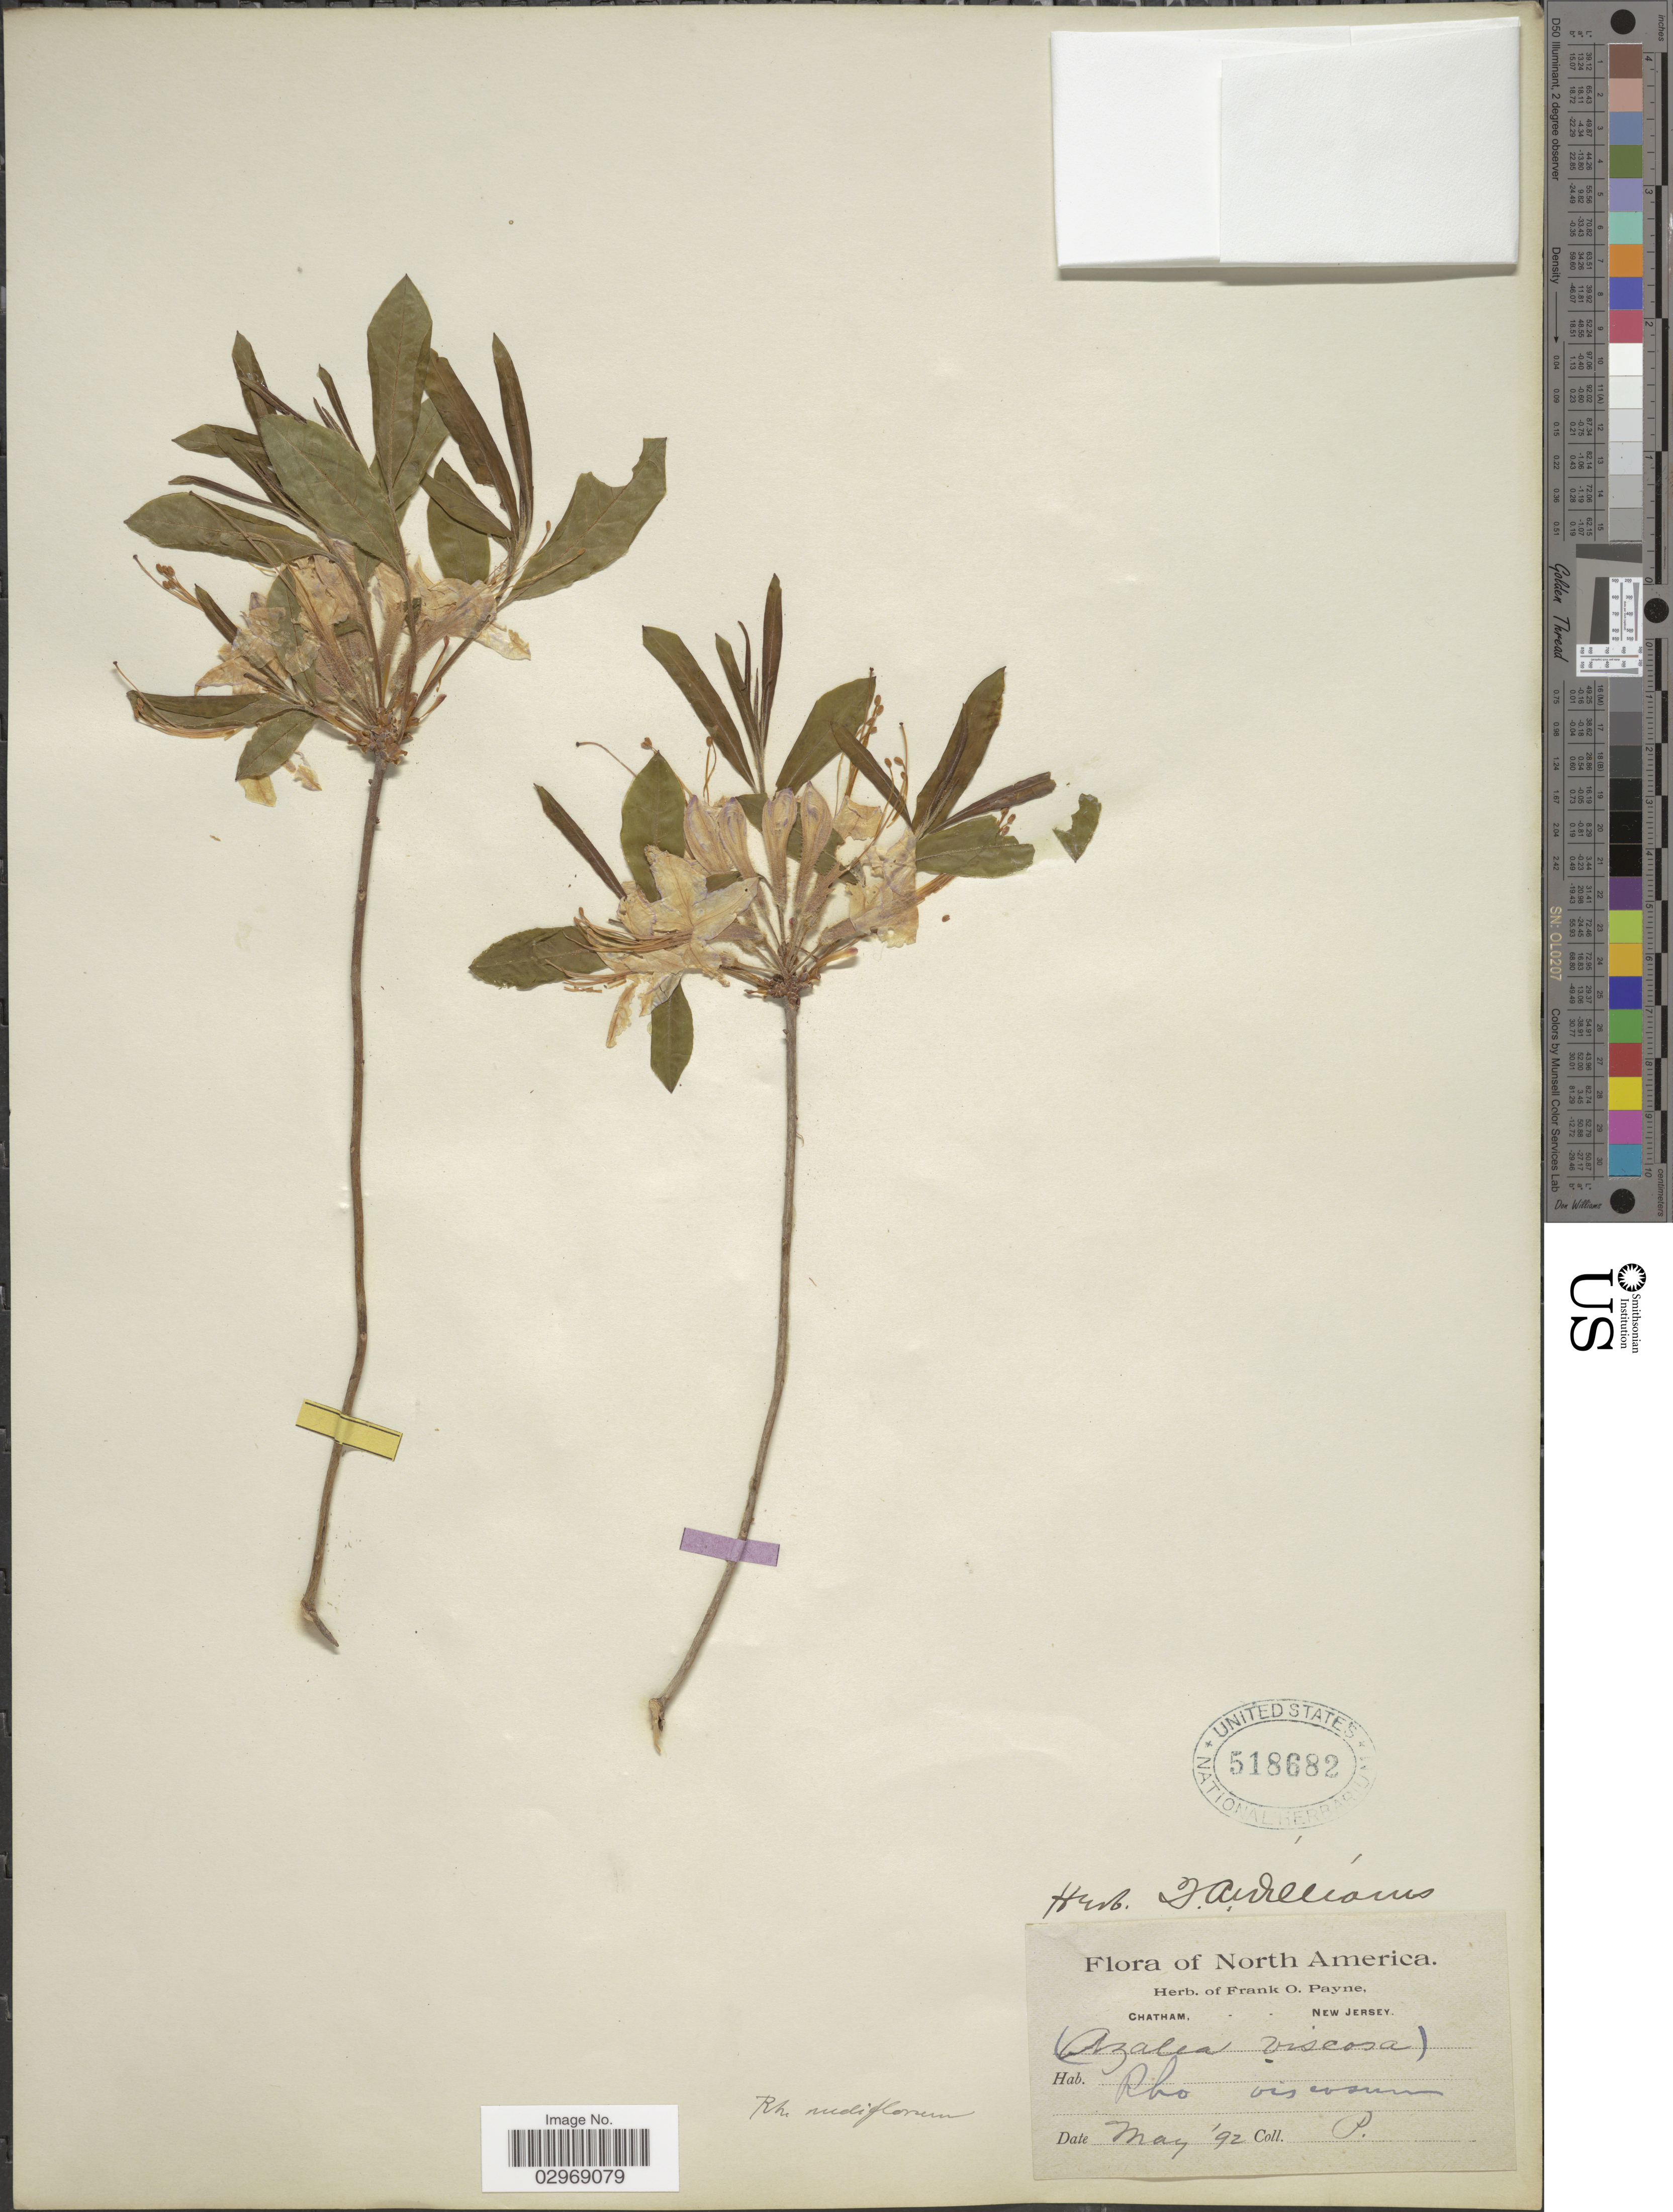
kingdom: Plantae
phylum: Tracheophyta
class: Magnoliopsida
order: Ericales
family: Ericaceae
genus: Rhododendron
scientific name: Rhododendron nudiflorum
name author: Torr.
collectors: F. Payne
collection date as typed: Transcribed d/m/y: /5/92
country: United States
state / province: New Jersey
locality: Chatham. [unsure placement]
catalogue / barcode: US 518682